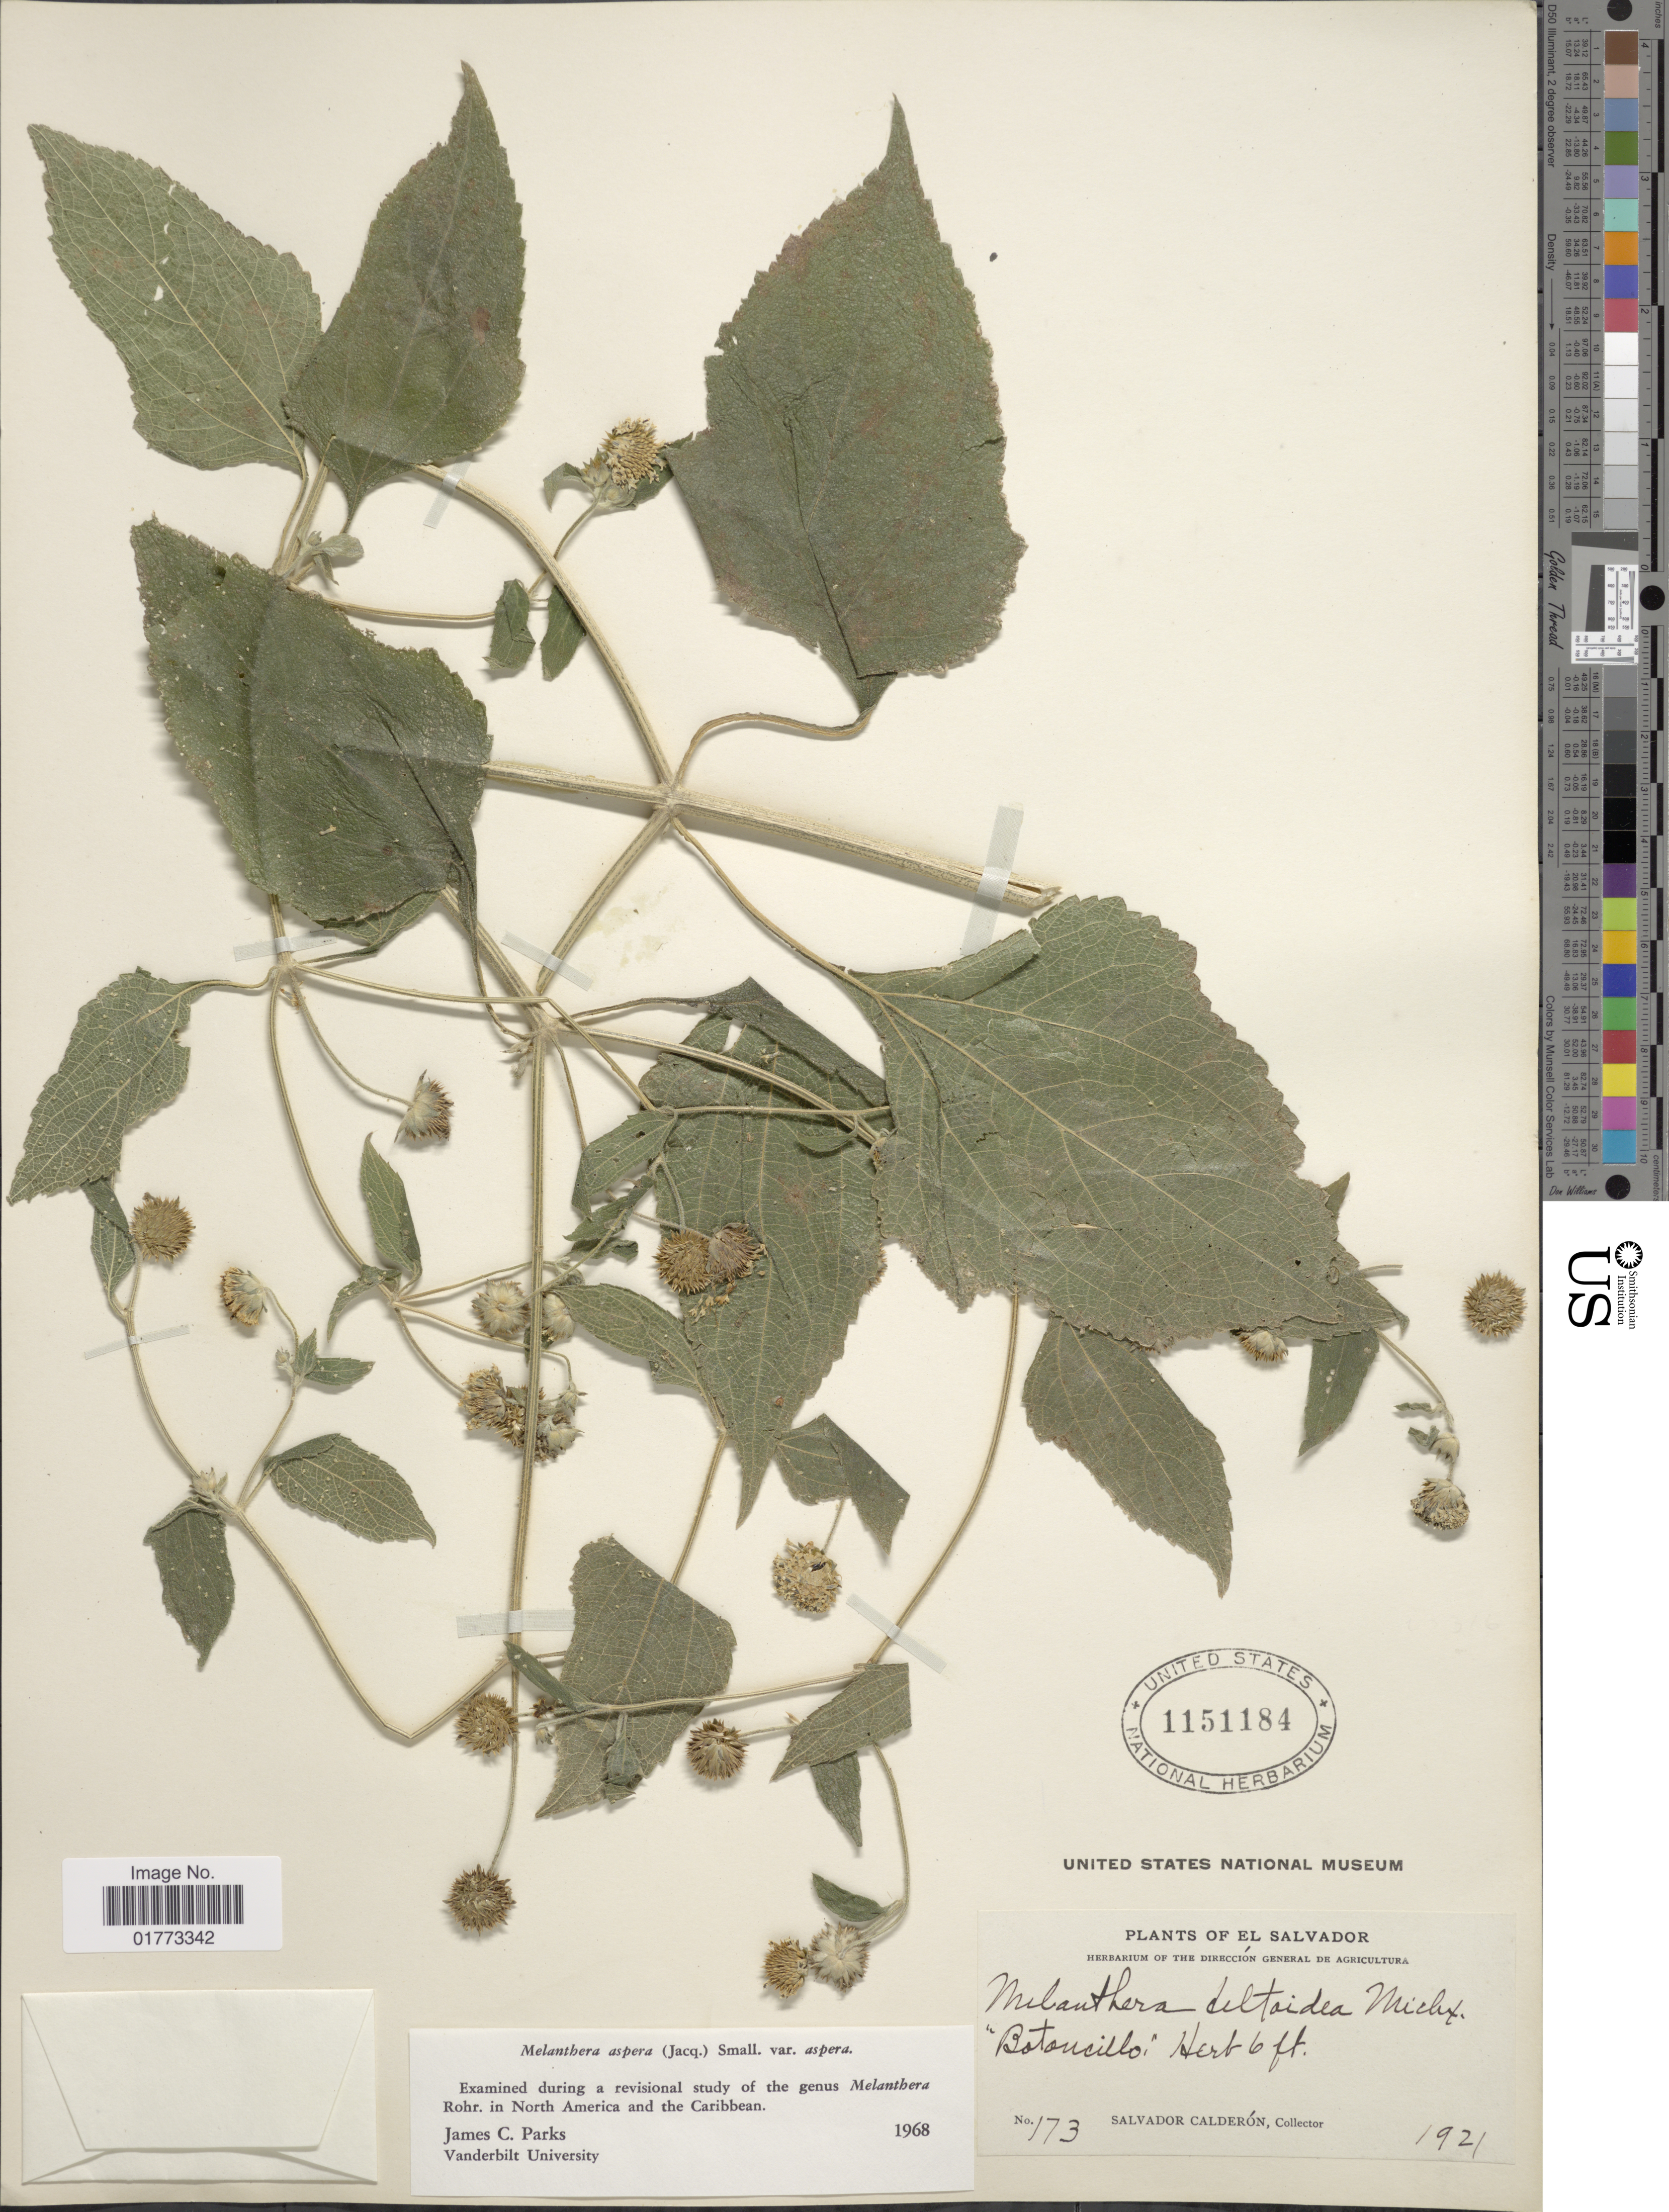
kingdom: Plantae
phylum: Tracheophyta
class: Magnoliopsida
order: Asterales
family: Asteraceae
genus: Melanthera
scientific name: Melanthera nivea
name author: (L.) Small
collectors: S. Calderón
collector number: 173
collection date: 1921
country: El Salvador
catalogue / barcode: US 1151184